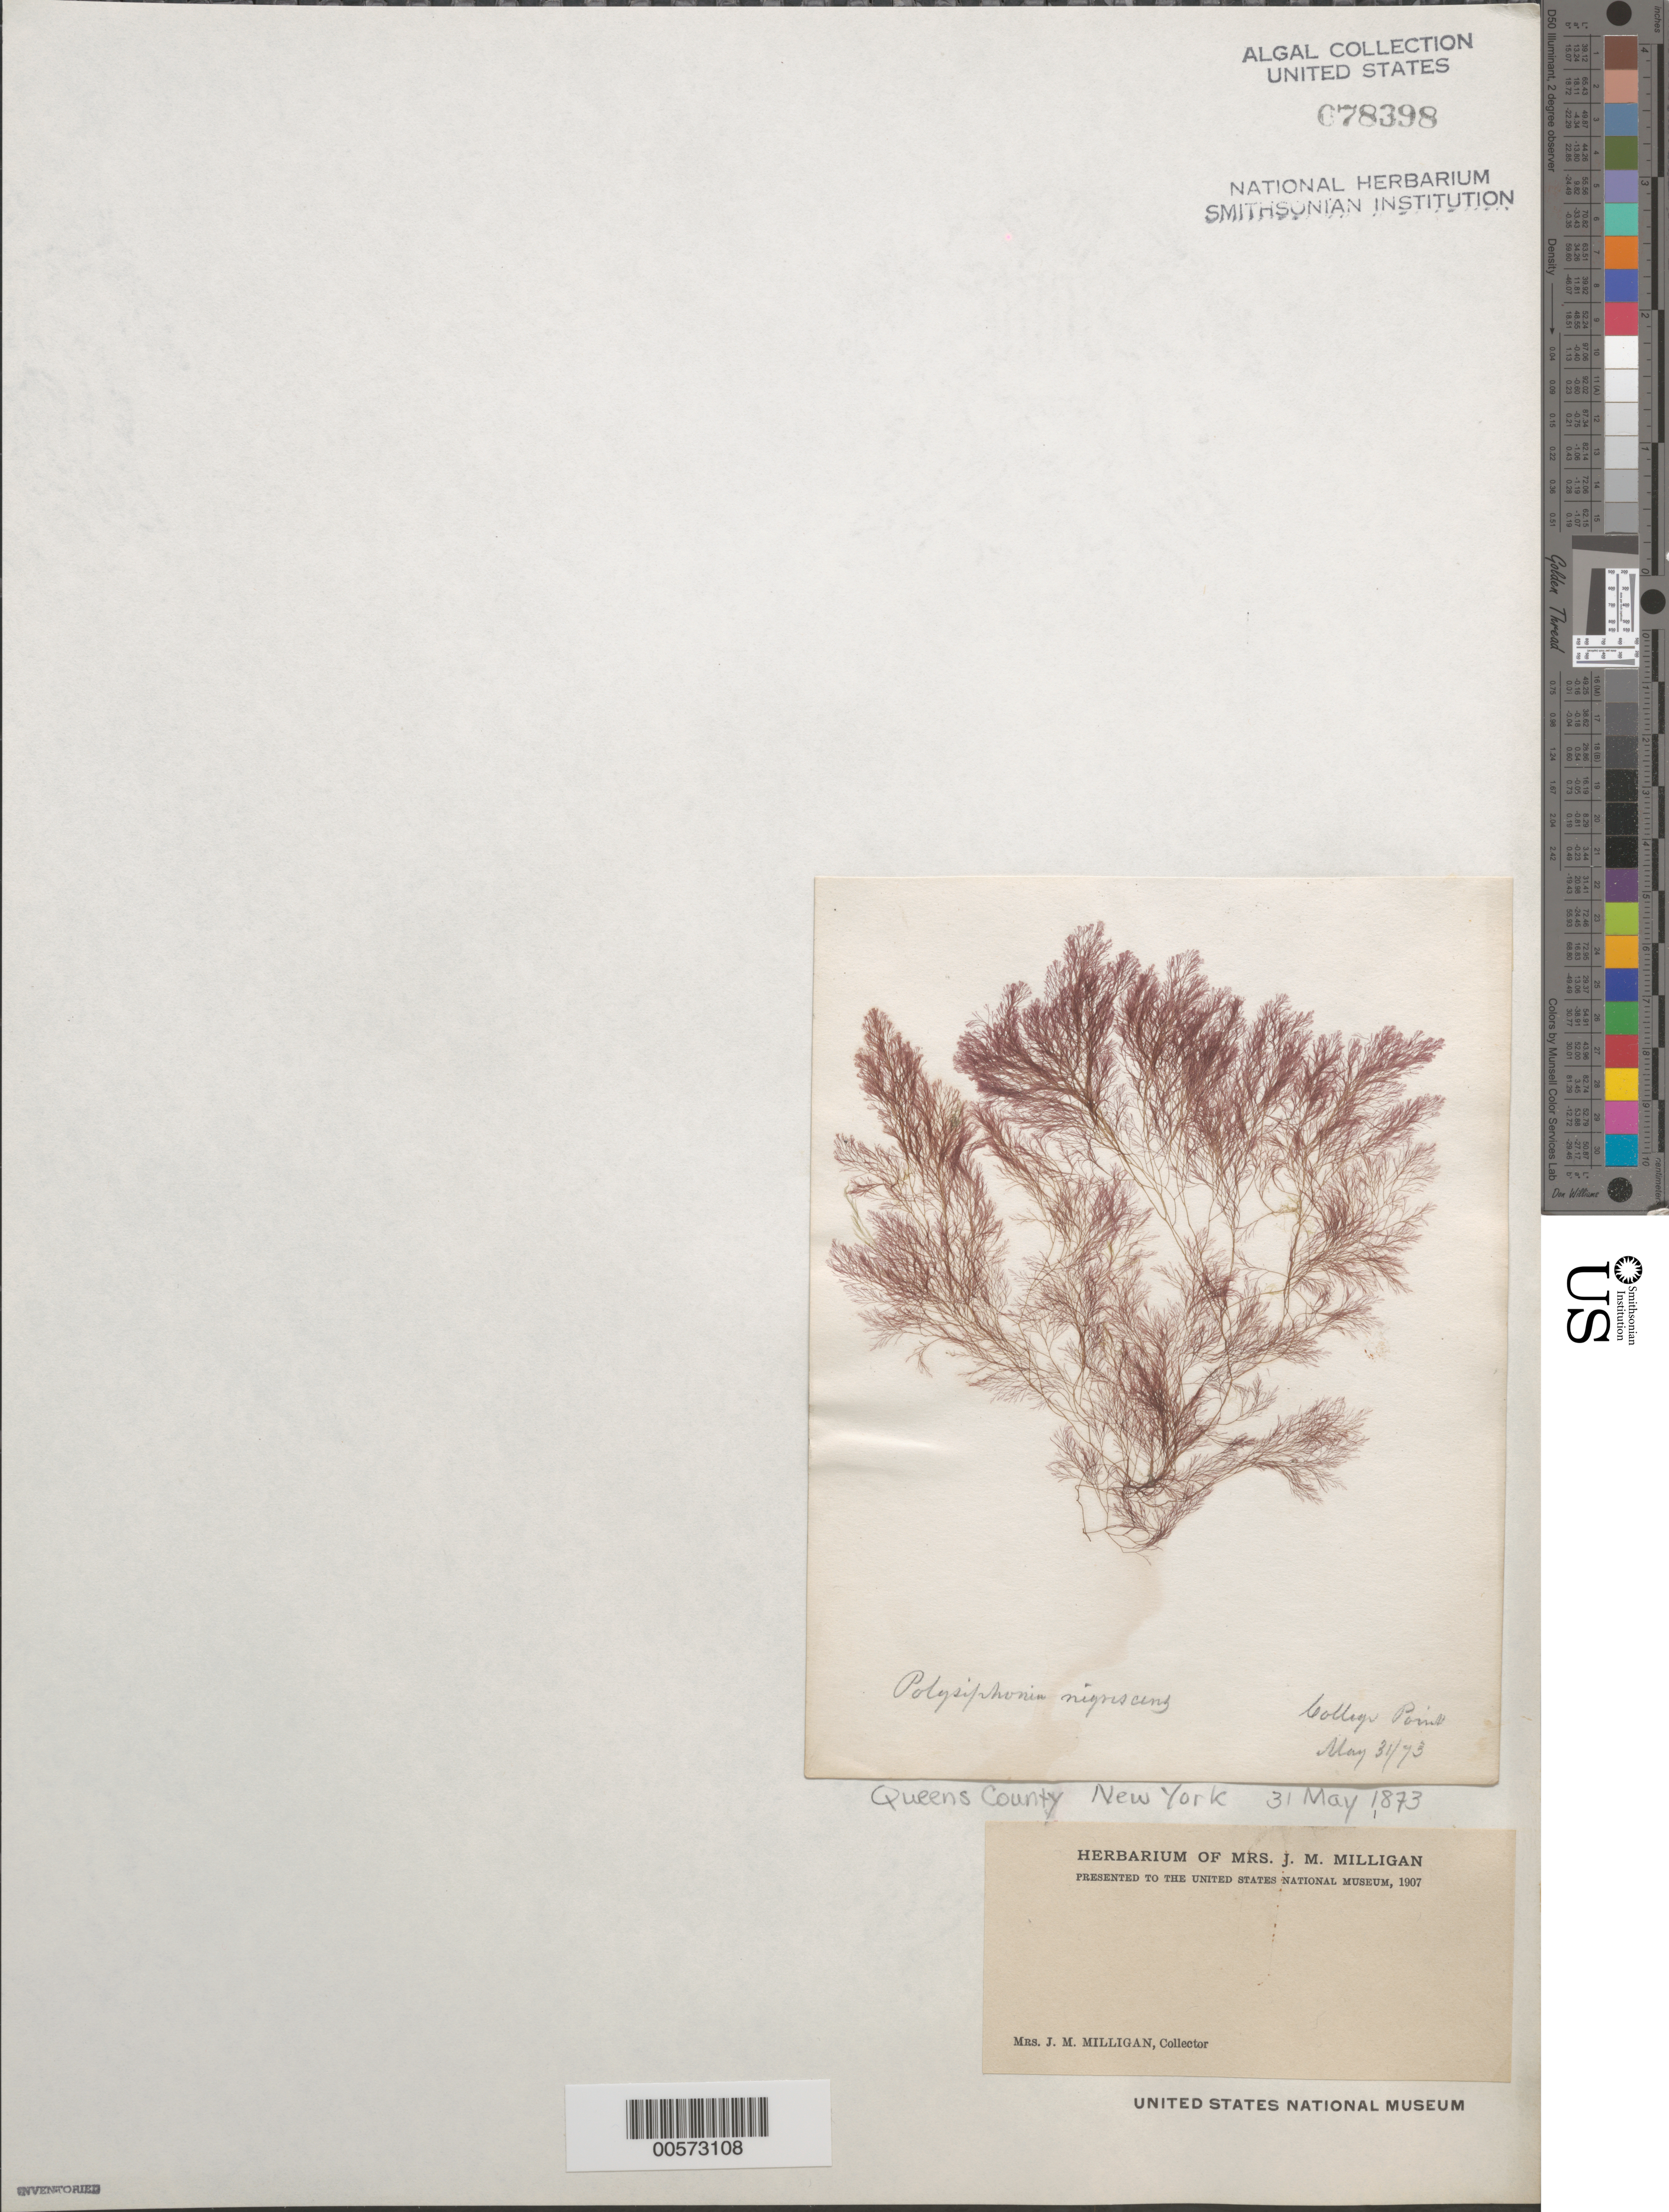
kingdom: Plantae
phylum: Rhodophyta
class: Florideophyceae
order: Ceramiales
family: Rhodomelaceae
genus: Vertebrata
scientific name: Vertebrata fucoides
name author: (Hudson) Kuntze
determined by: Algae name updating Project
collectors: Milligan, --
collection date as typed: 31 May 1873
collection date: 1873-05-31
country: United States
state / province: New York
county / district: Queens County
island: Long Island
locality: College Point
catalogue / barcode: US 78398